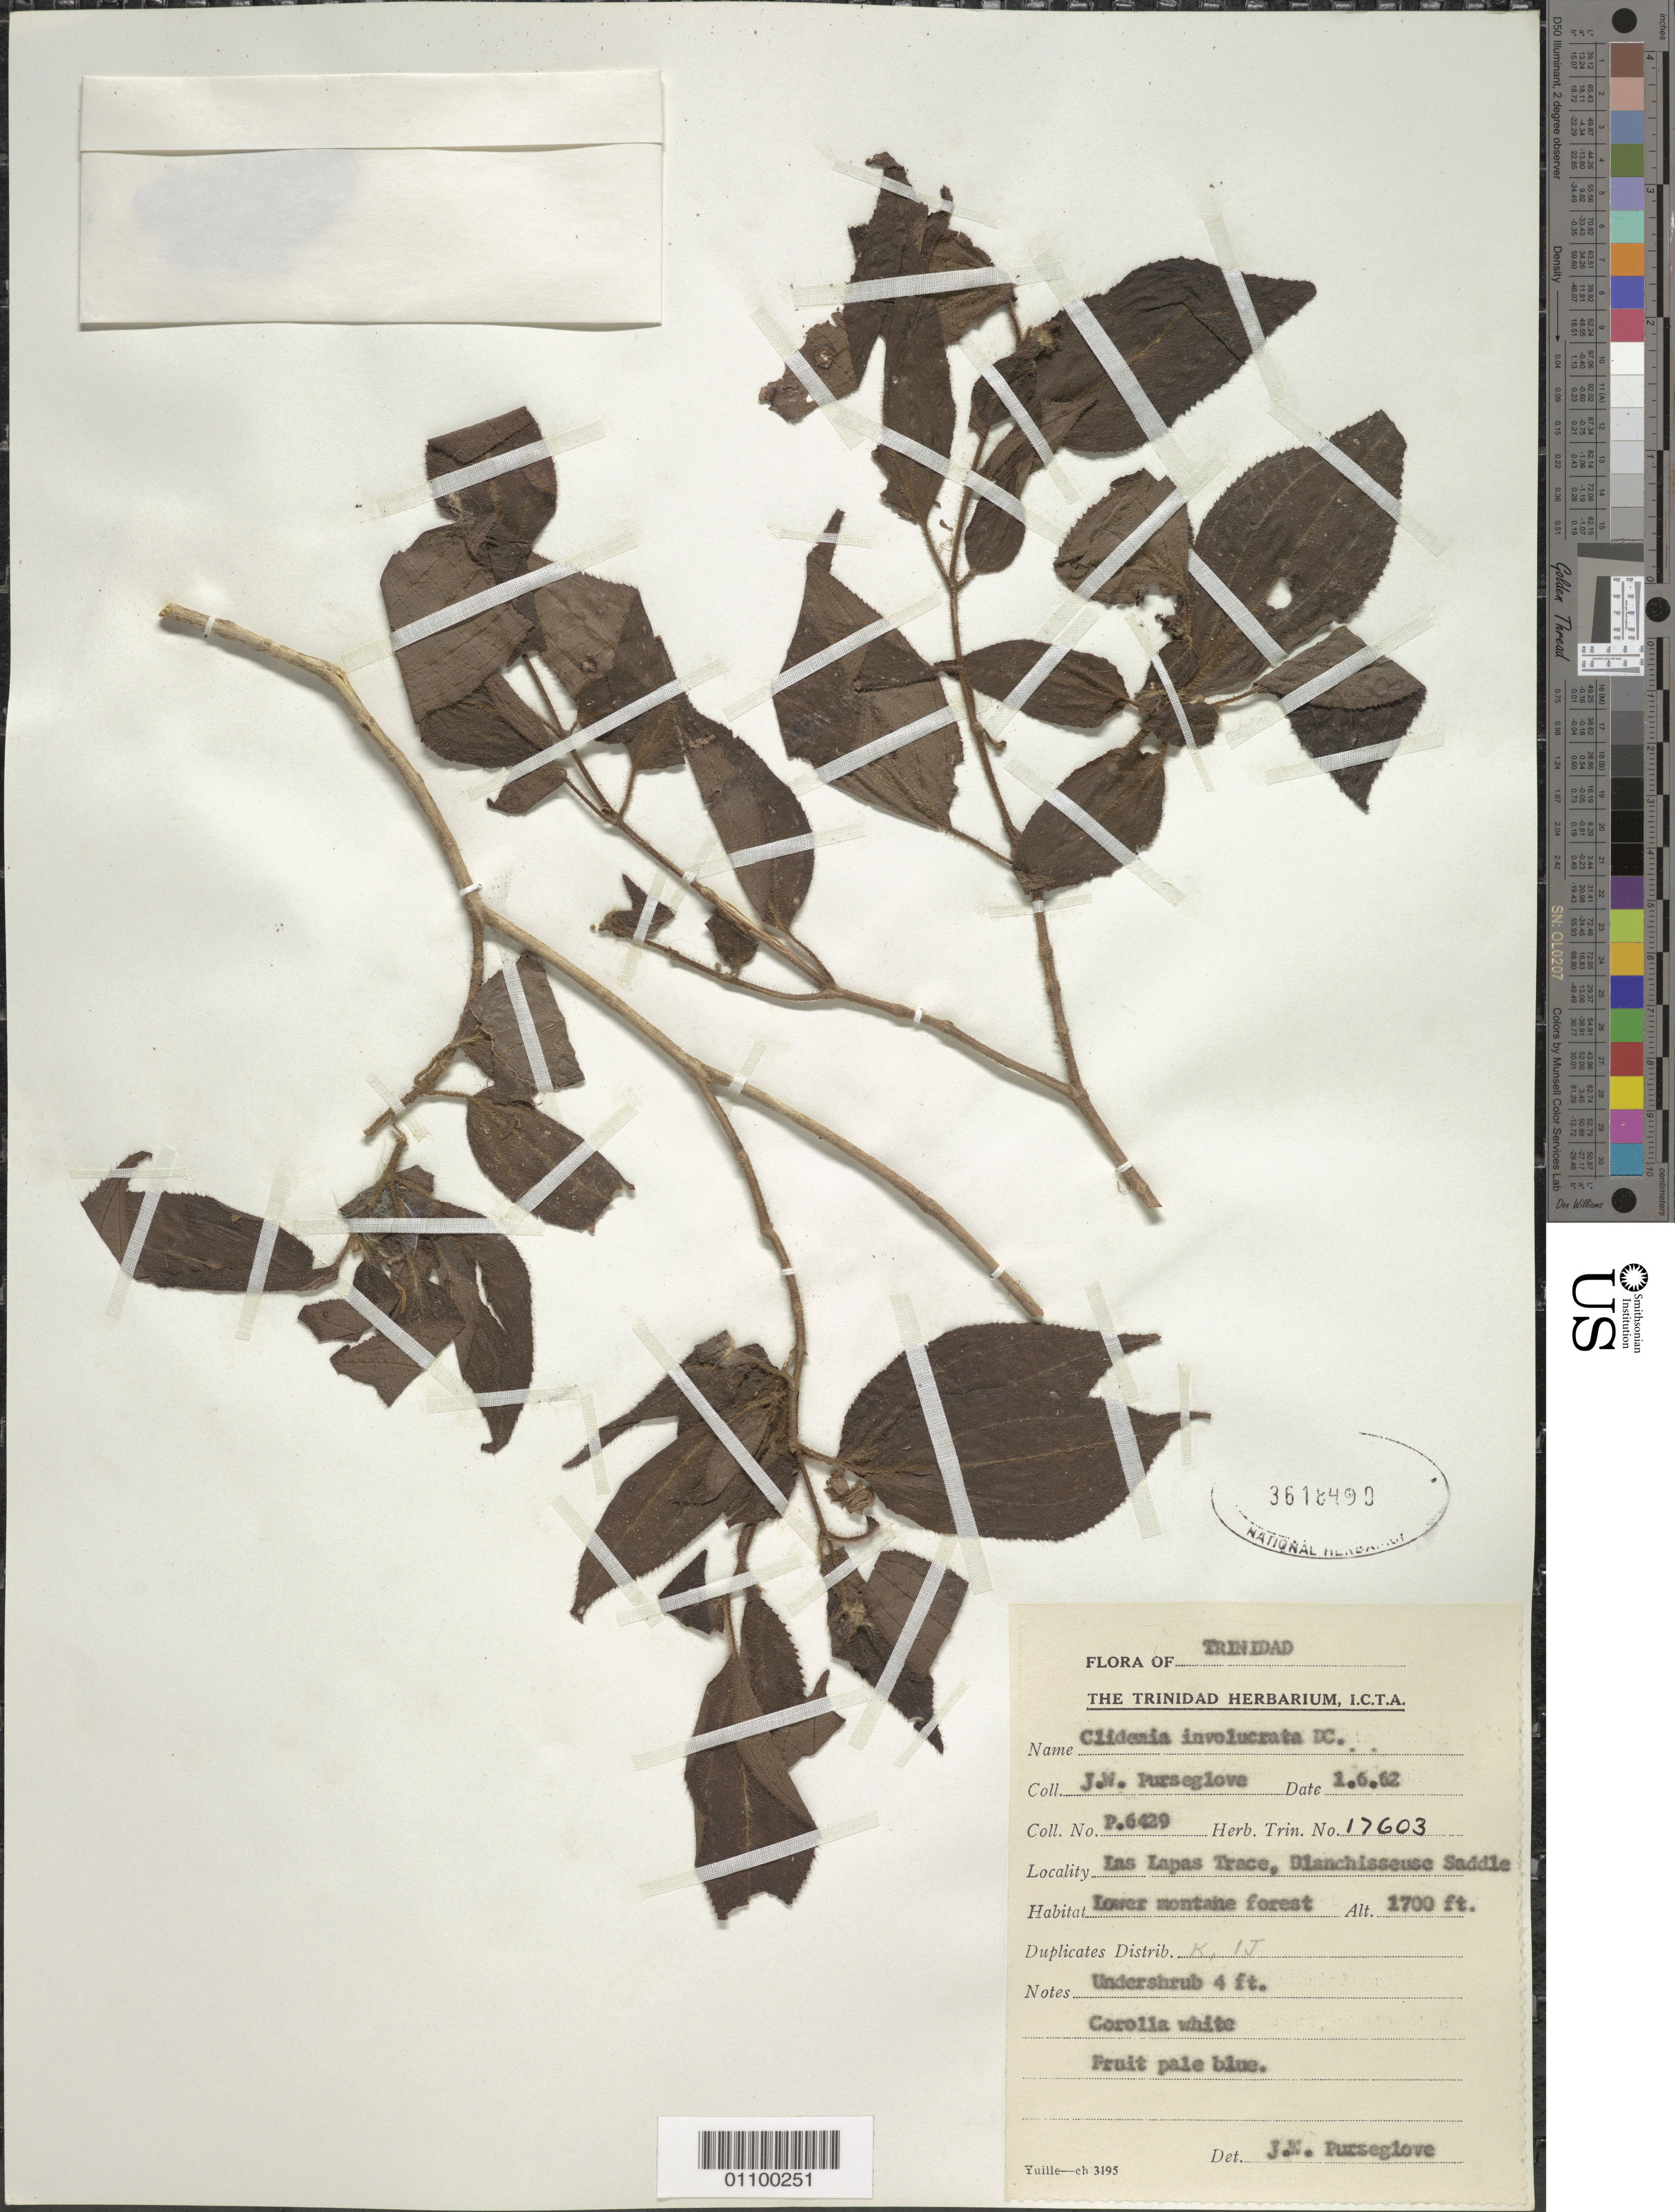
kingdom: Plantae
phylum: Tracheophyta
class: Magnoliopsida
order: Myrtales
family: Melastomataceae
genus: Clidemia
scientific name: Clidemia hirta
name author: (L.) D. Don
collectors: J. Purseglove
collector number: P.6429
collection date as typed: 06 Jan 1962 or 01 Jun 1962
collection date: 1962-01-06 or 1962-06-01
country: Trinidad and Tobago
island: Trinidad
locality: Lac Tapas Trace, Blanchisseuse Saddle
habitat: lower montane forest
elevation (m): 518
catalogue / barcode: US 3618490